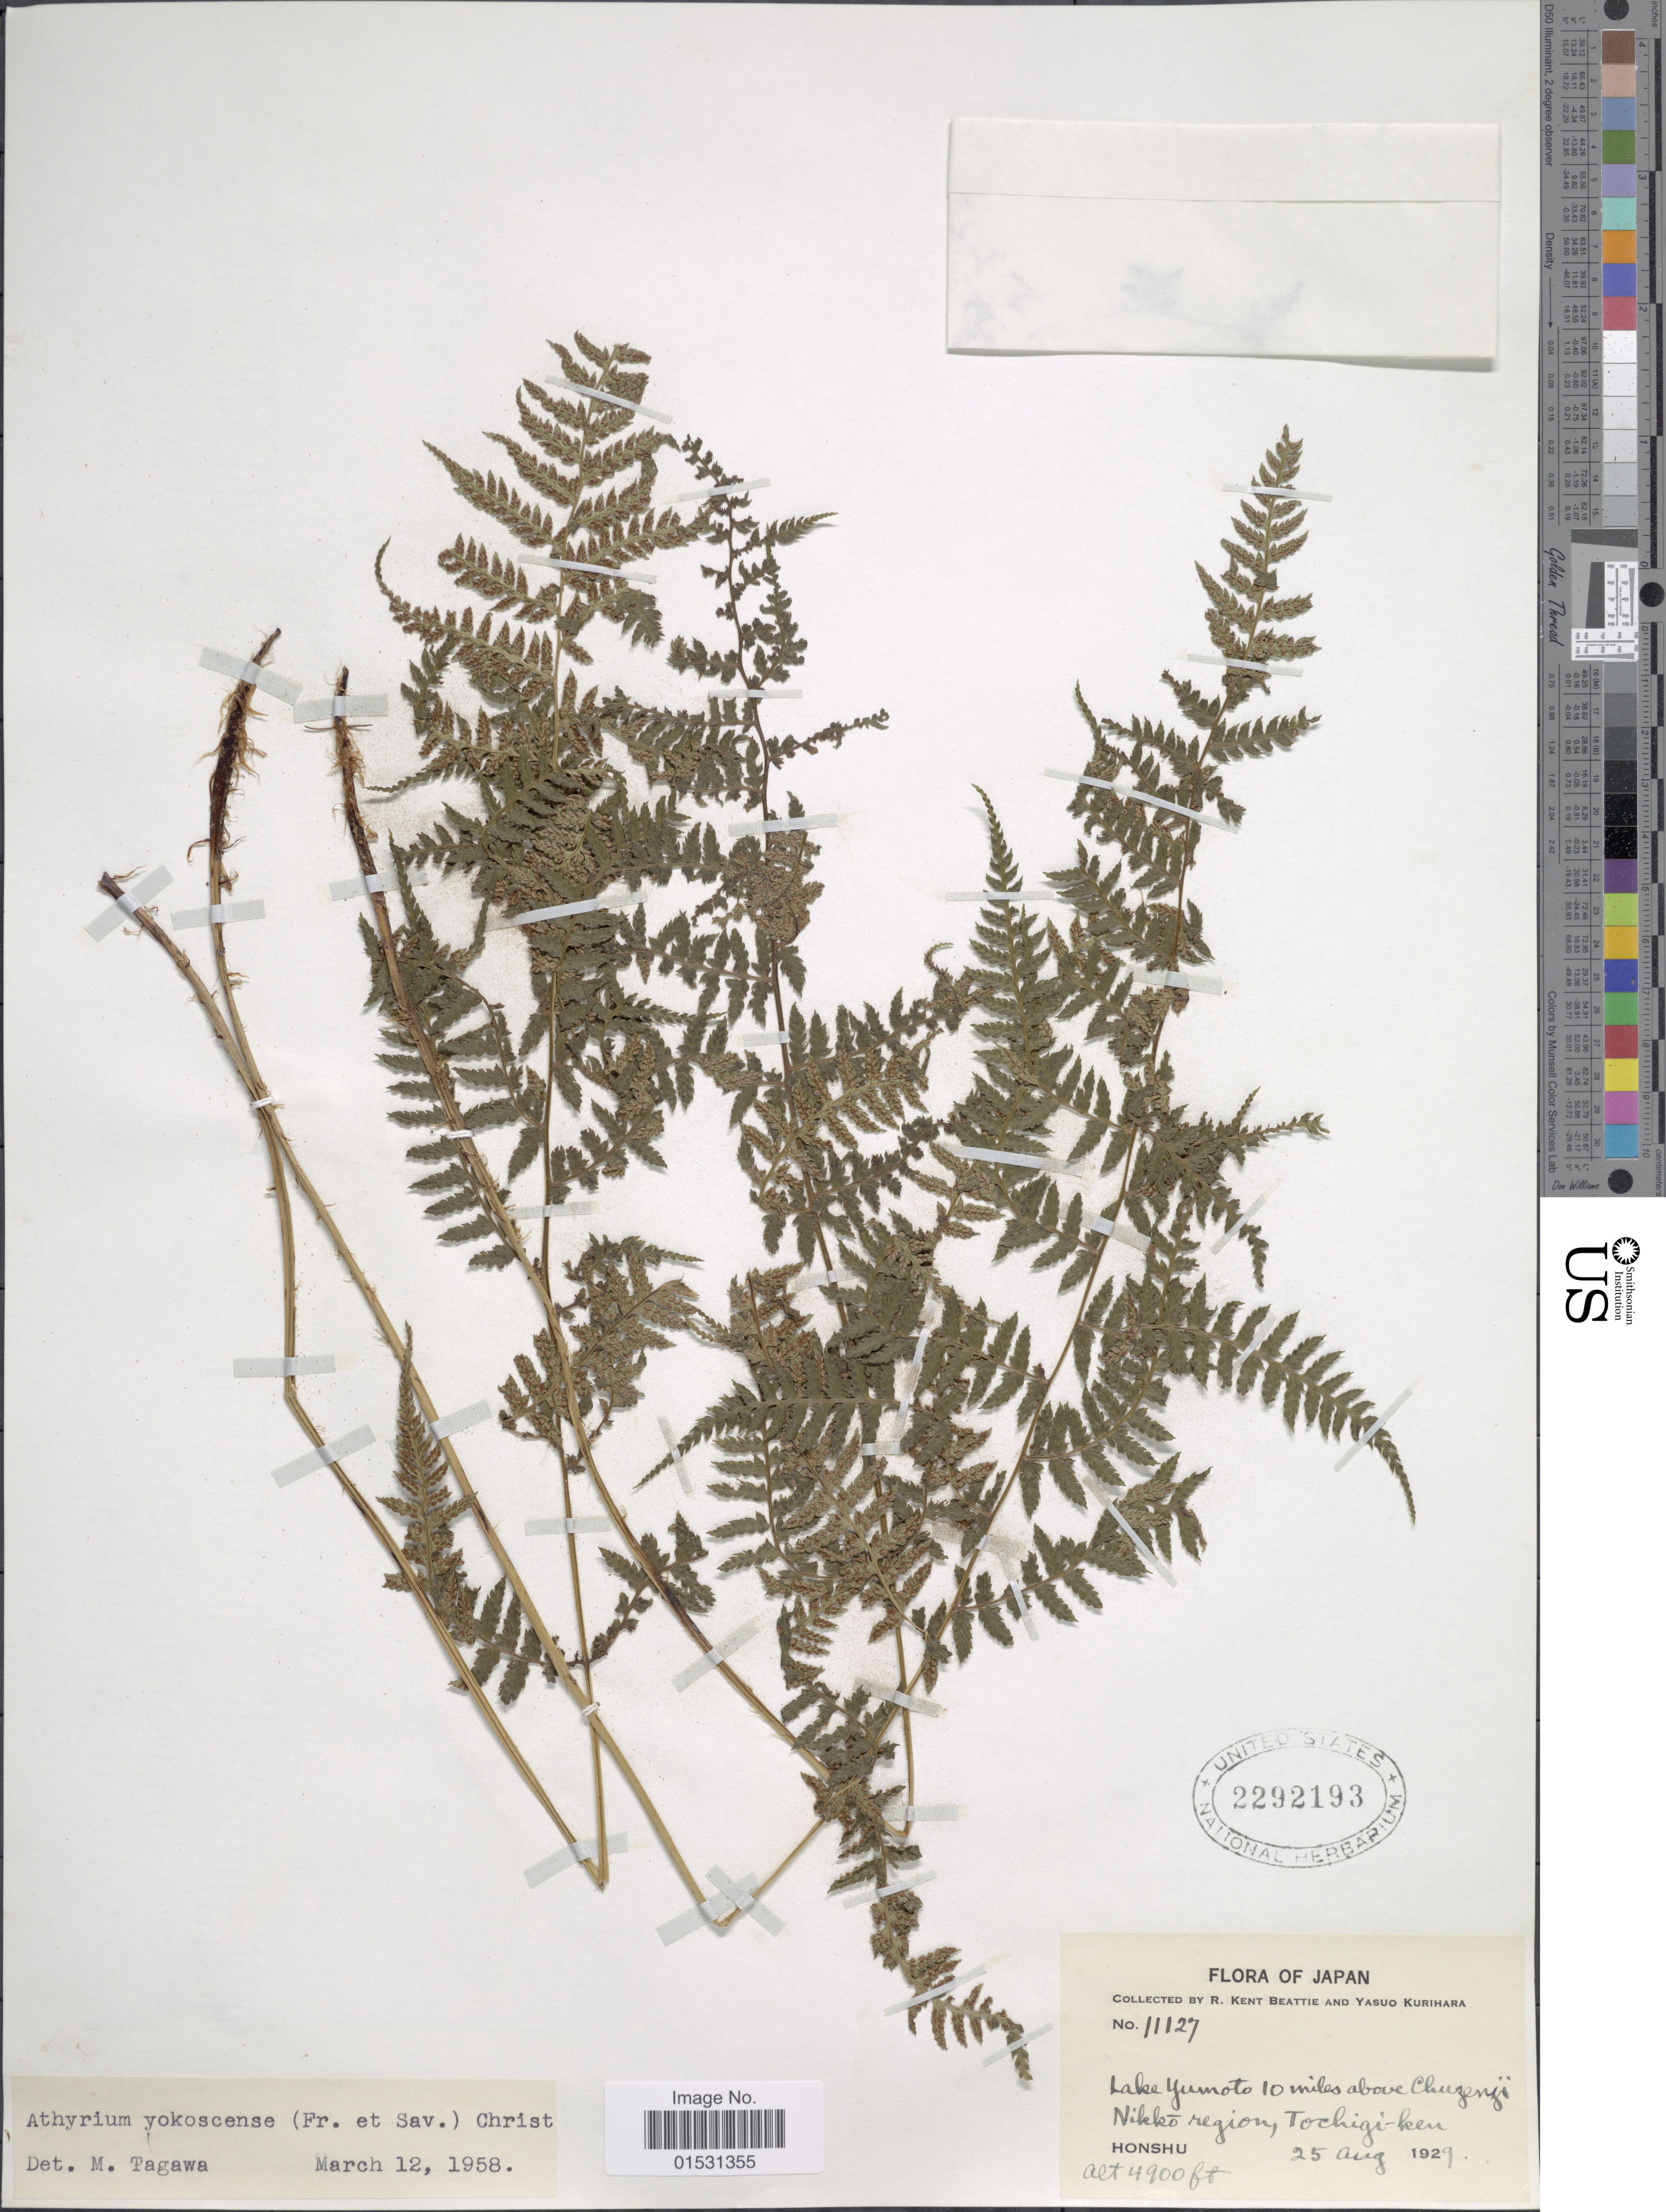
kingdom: Plantae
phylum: Tracheophyta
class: Polypodiopsida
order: Polypodiales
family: Athyriaceae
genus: Athyrium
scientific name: Athyrium yokoscense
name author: (Franch. & Sav.) Christ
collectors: R. K. Beattie & Y. Kurihara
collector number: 11127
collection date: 1929-08-25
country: Japan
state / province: Totigi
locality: Lake Yumoto 10 miles above Chuzenji. Nikko region, Tochigi-ken. Honshu.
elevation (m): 1494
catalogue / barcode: US 2292193